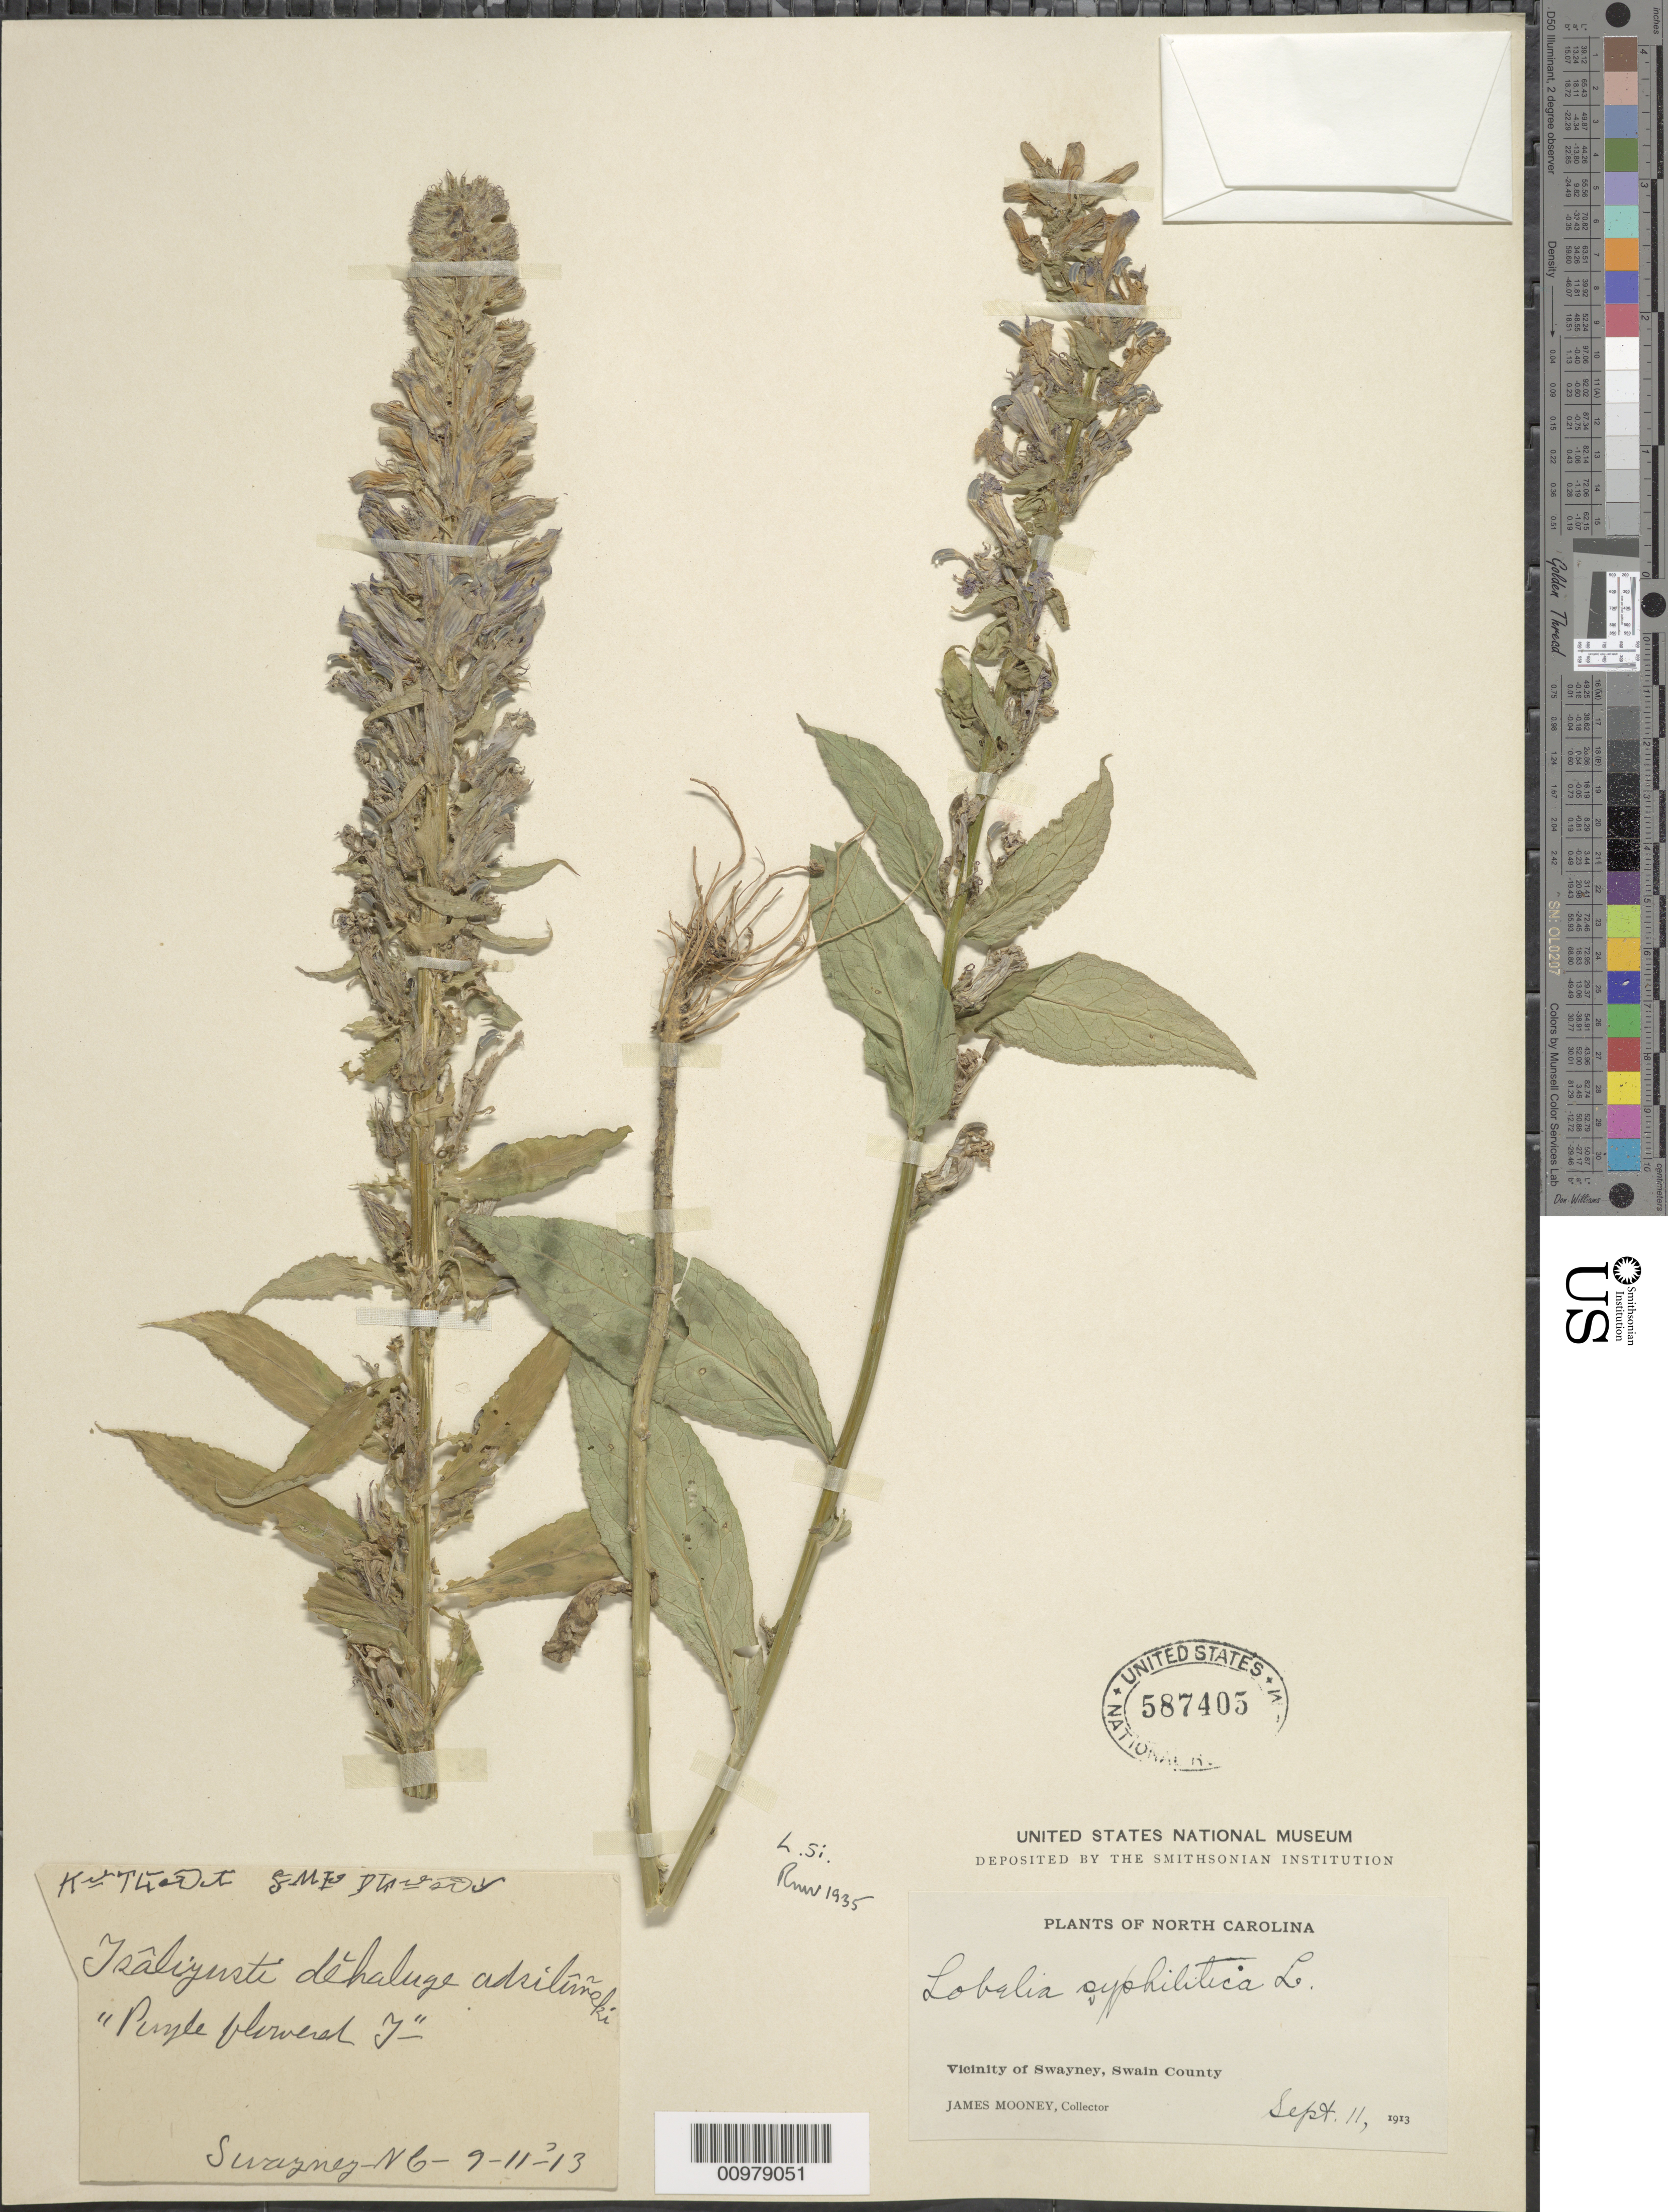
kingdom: Plantae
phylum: Tracheophyta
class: Magnoliopsida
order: Asterales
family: Campanulaceae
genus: Lobelia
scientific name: Lobelia siphilitica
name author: L.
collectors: J. Mooney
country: United States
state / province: North Carolina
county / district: Swain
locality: vicinity of Swayney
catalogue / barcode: US 587405